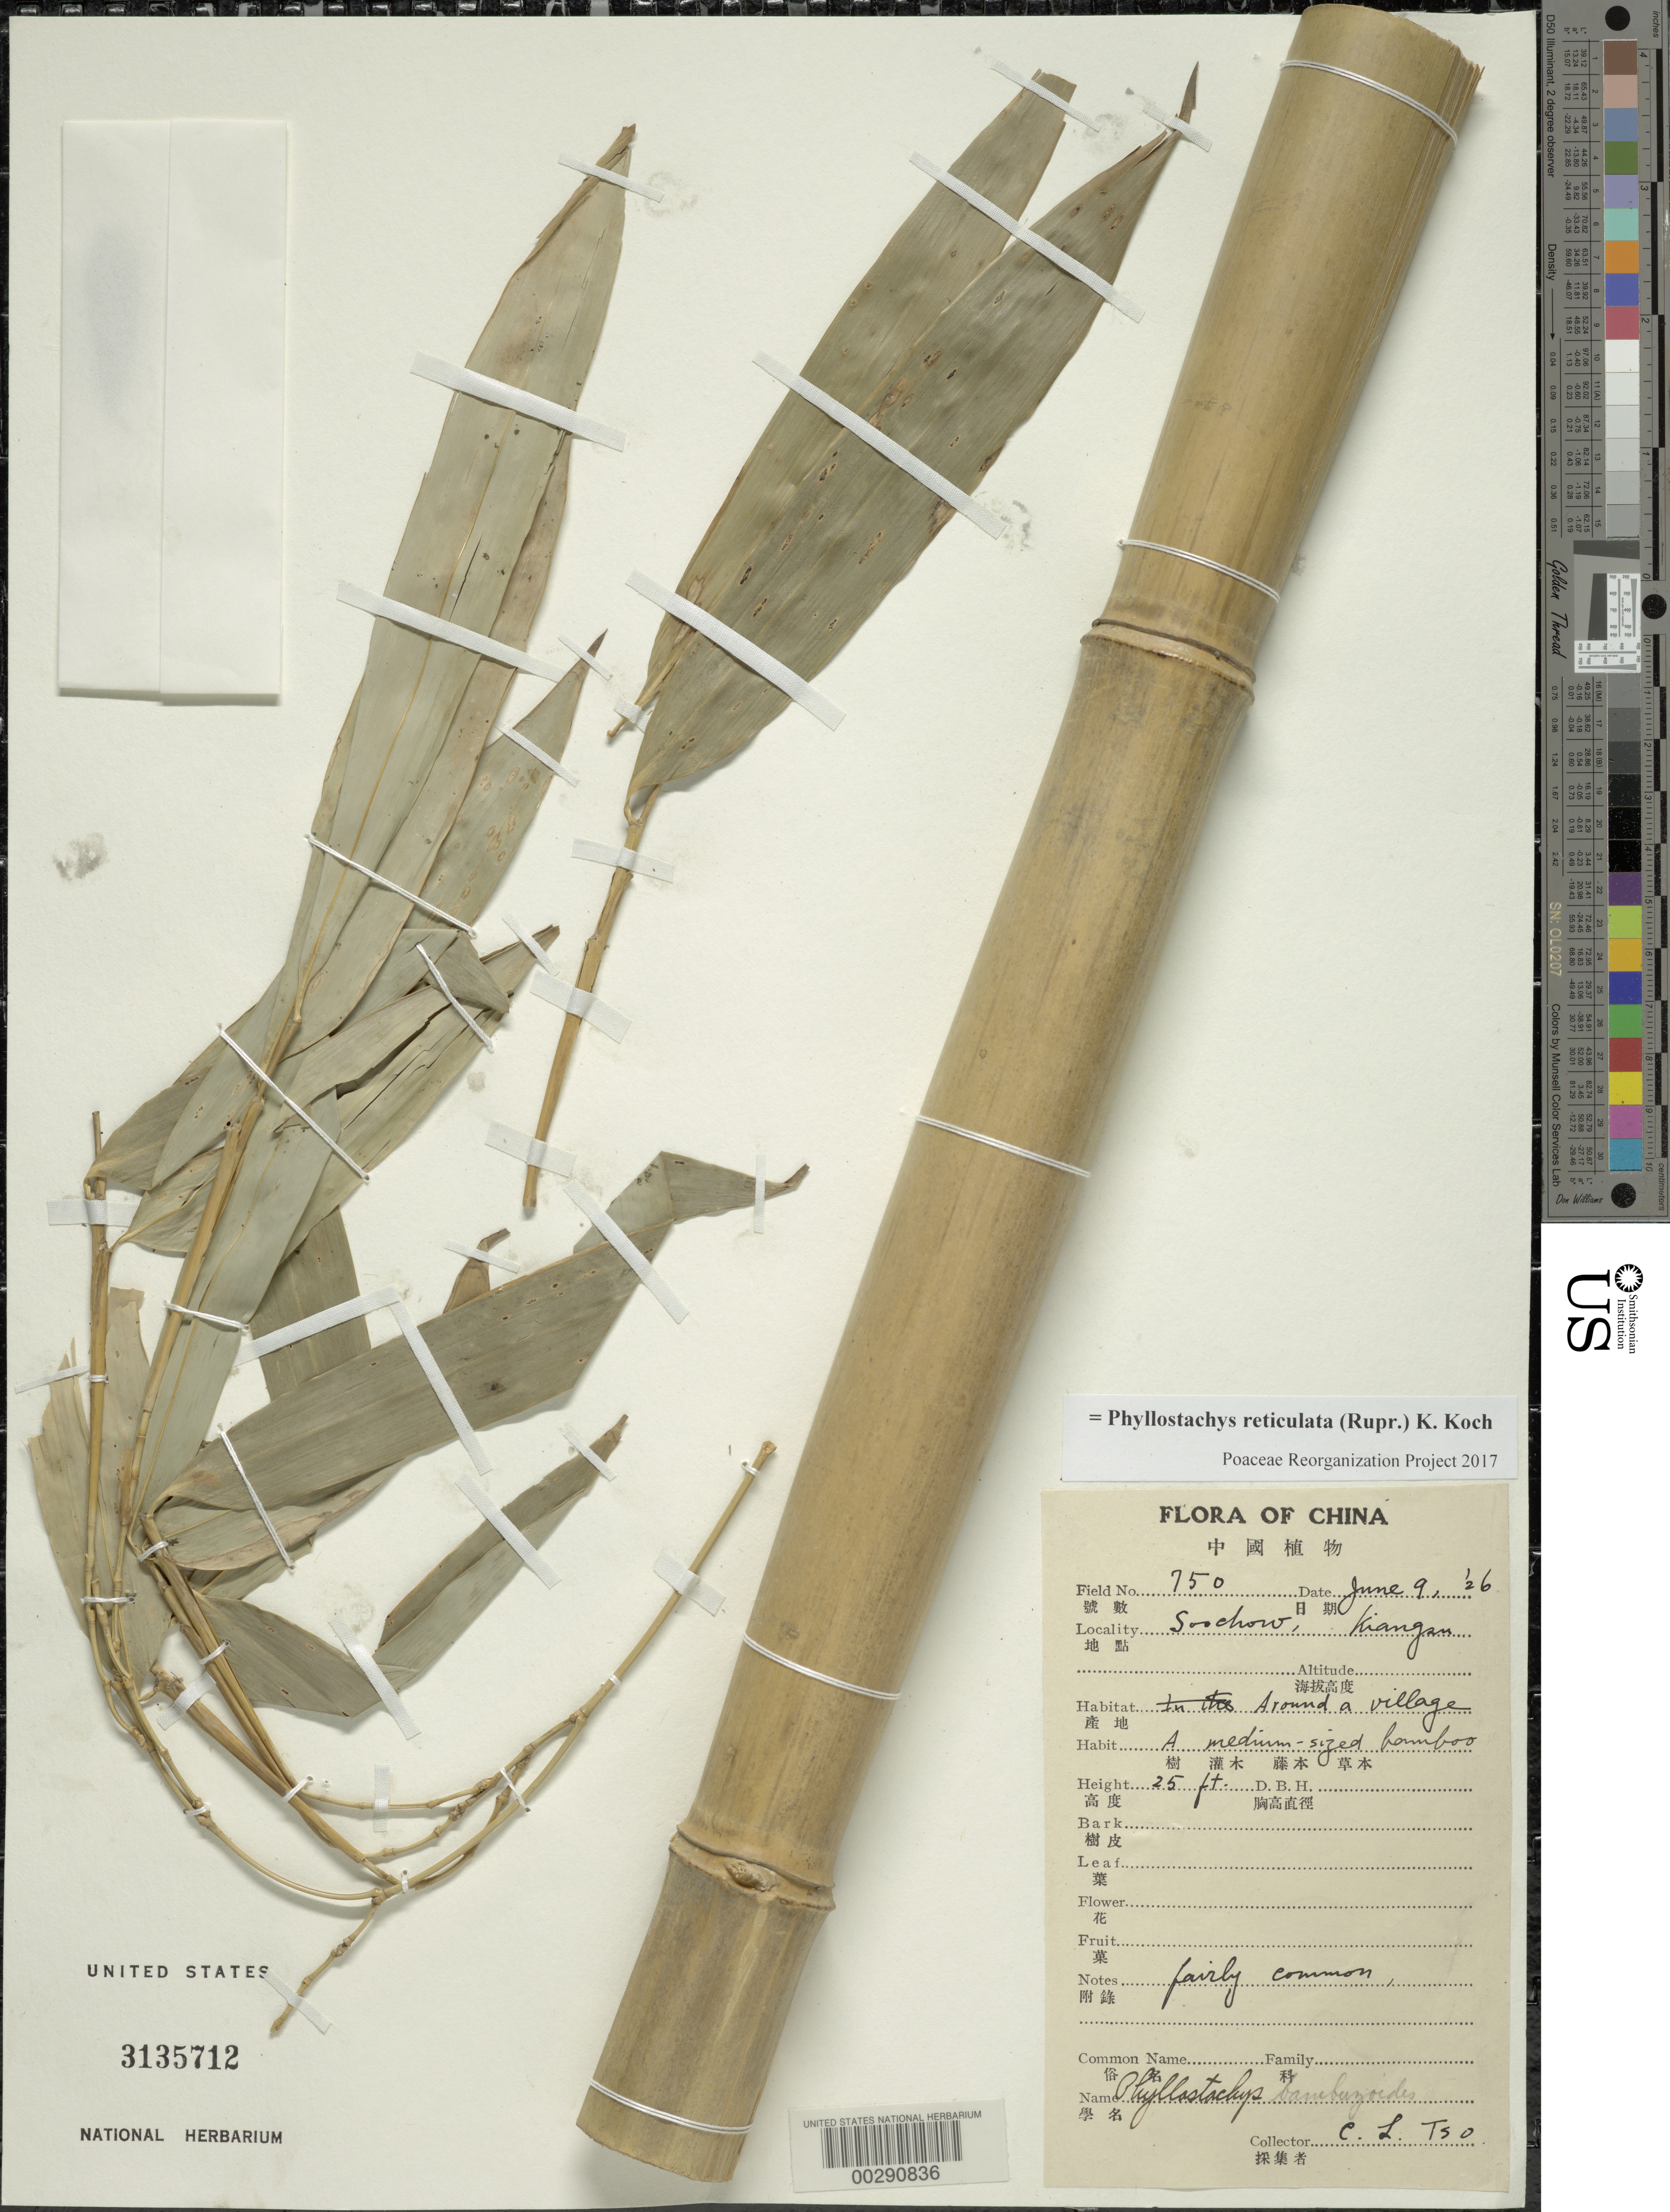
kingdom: Plantae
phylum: Tracheophyta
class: Liliopsida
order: Poales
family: Poaceae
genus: Phyllostachys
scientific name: Phyllostachys reticulata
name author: (Rupr.) K. Koch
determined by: Poaceae Reorganization Project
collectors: C. Tso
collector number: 750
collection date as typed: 09 Jun 1926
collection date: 1926-06-09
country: China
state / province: Jiangsu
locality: Soochow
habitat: Around a village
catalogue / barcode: US 3135712